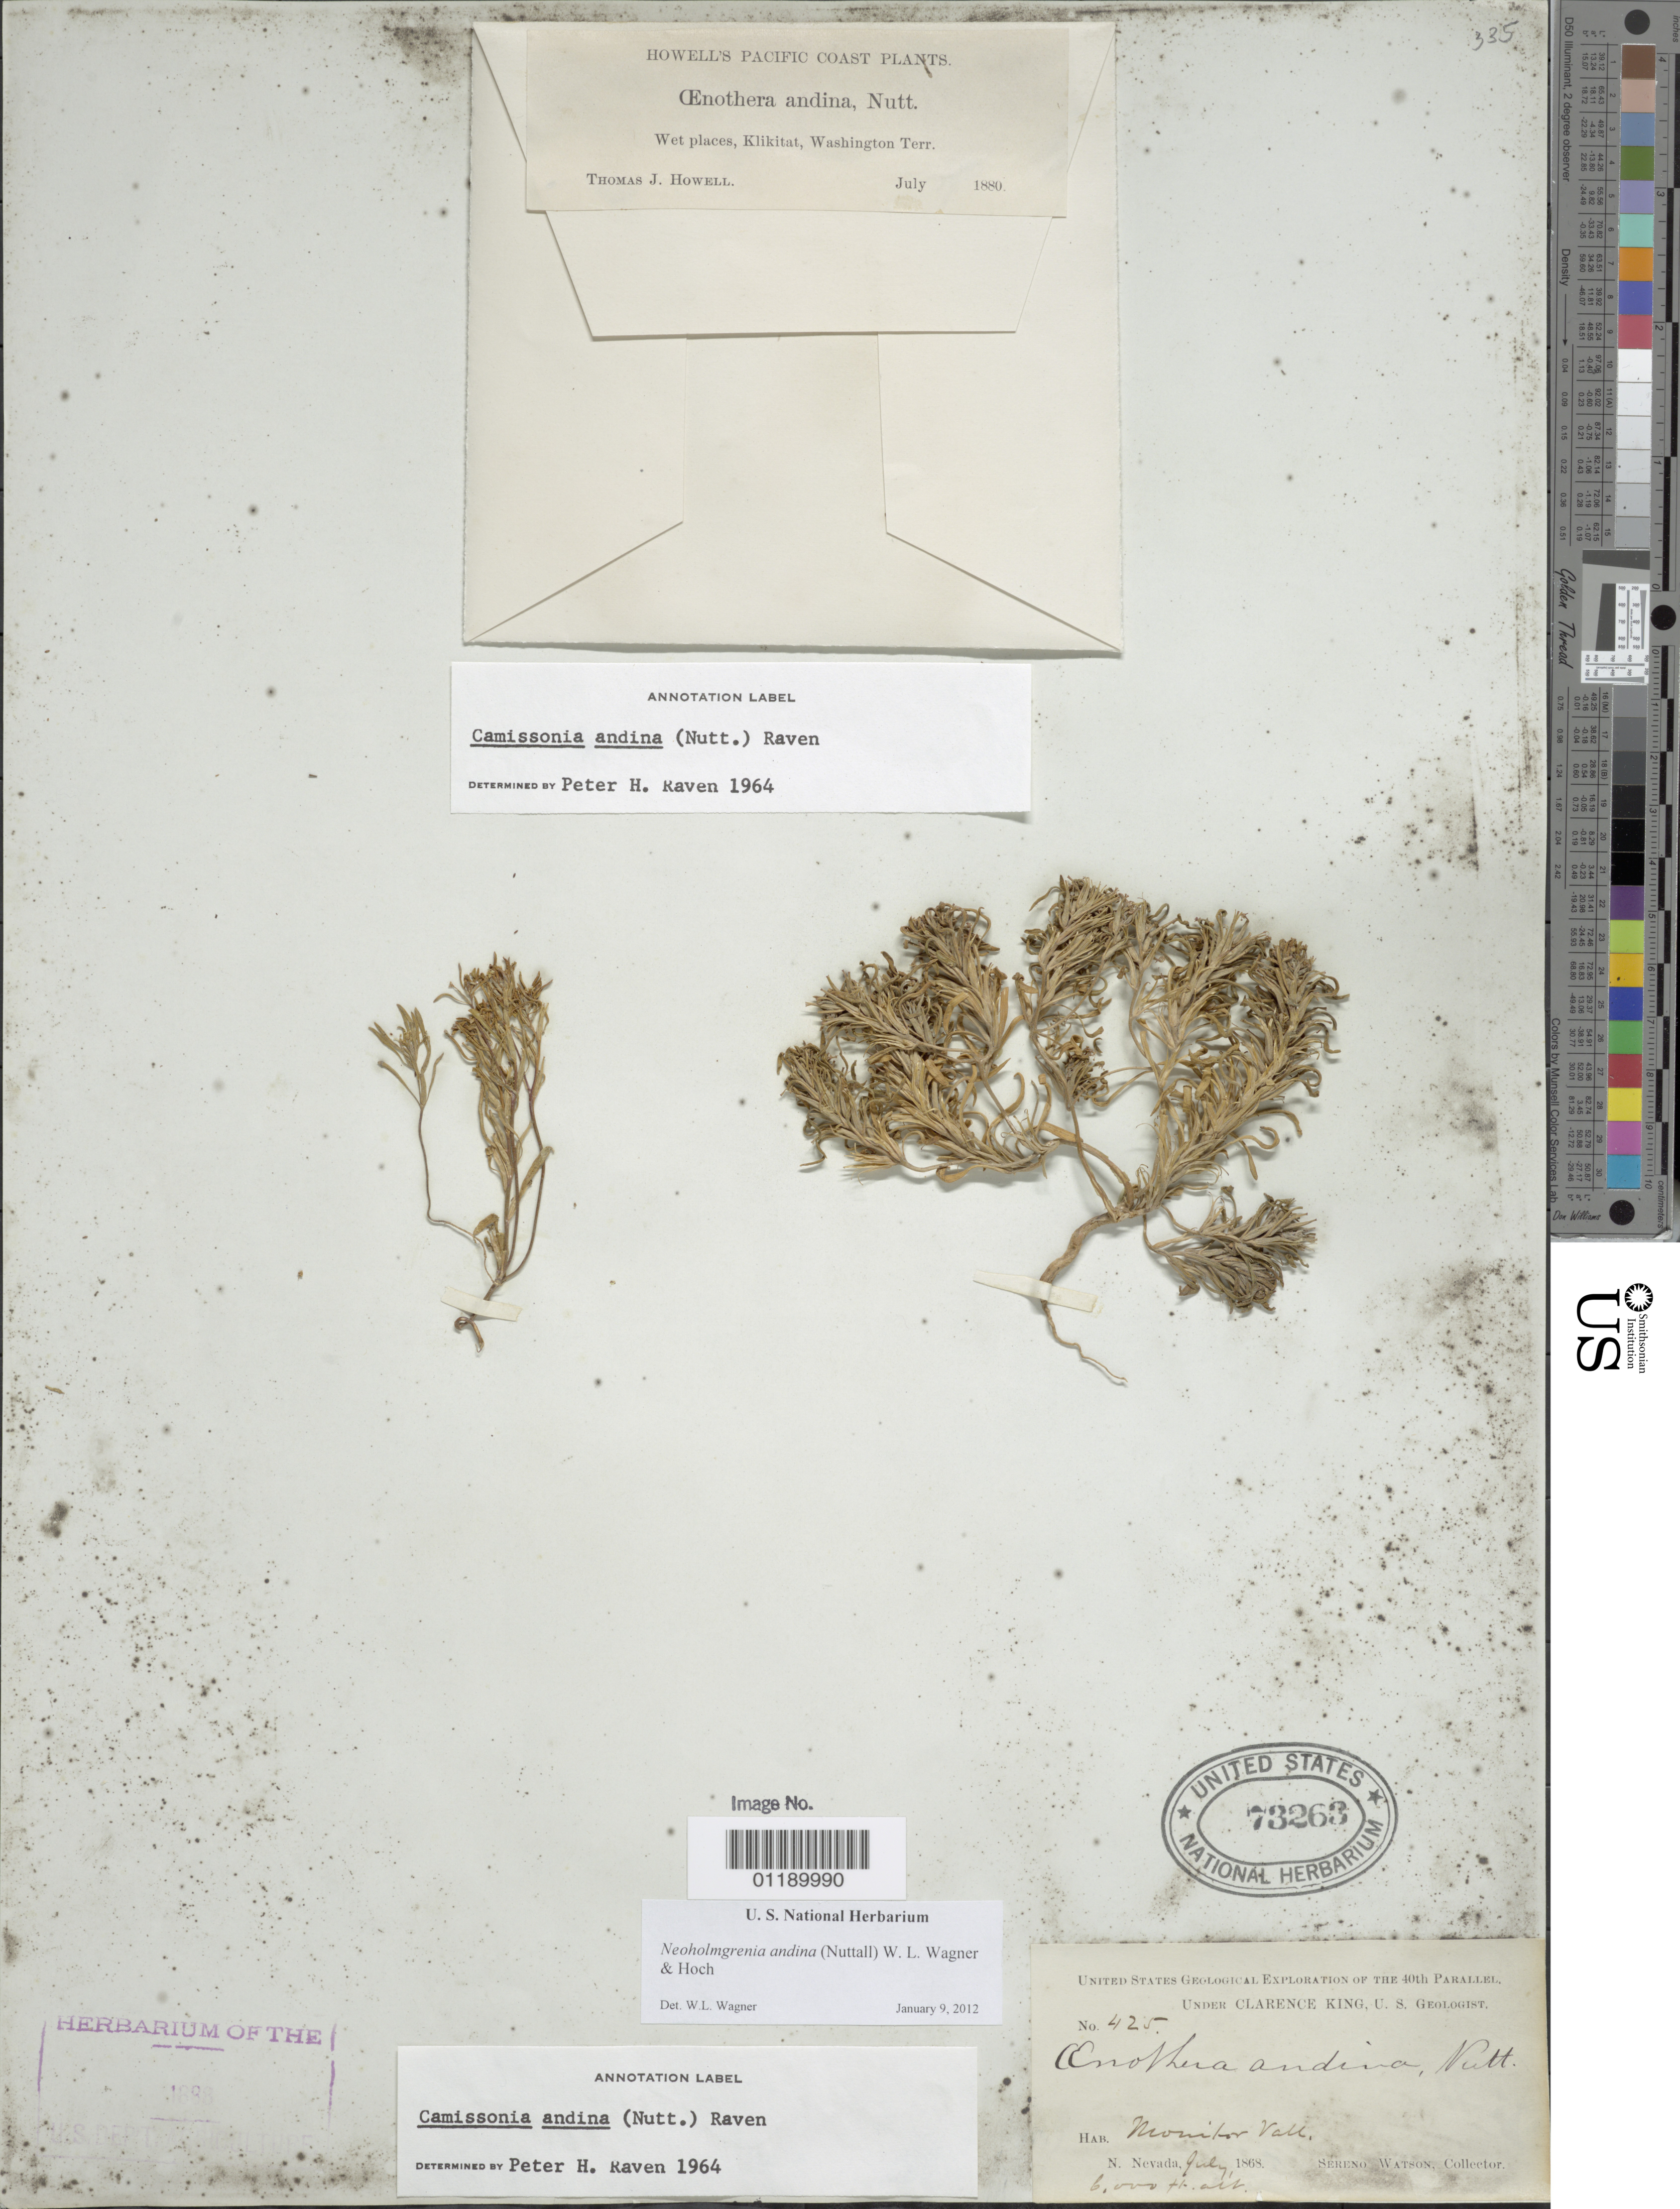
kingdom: Plantae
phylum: Tracheophyta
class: Magnoliopsida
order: Myrtales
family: Onagraceae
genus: Neoholmgrenia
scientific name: Neoholmgrenia andina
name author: (Nutt.) W.L. Wagner & Hoch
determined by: Wagner, W. L., (BOT), Smithsonian Institution - National Museum of Natural History (UNITED STATES)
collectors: S. Watson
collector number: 425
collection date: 1868-07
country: United States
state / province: Nevada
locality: Monitor Valley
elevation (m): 1829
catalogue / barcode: US 73263